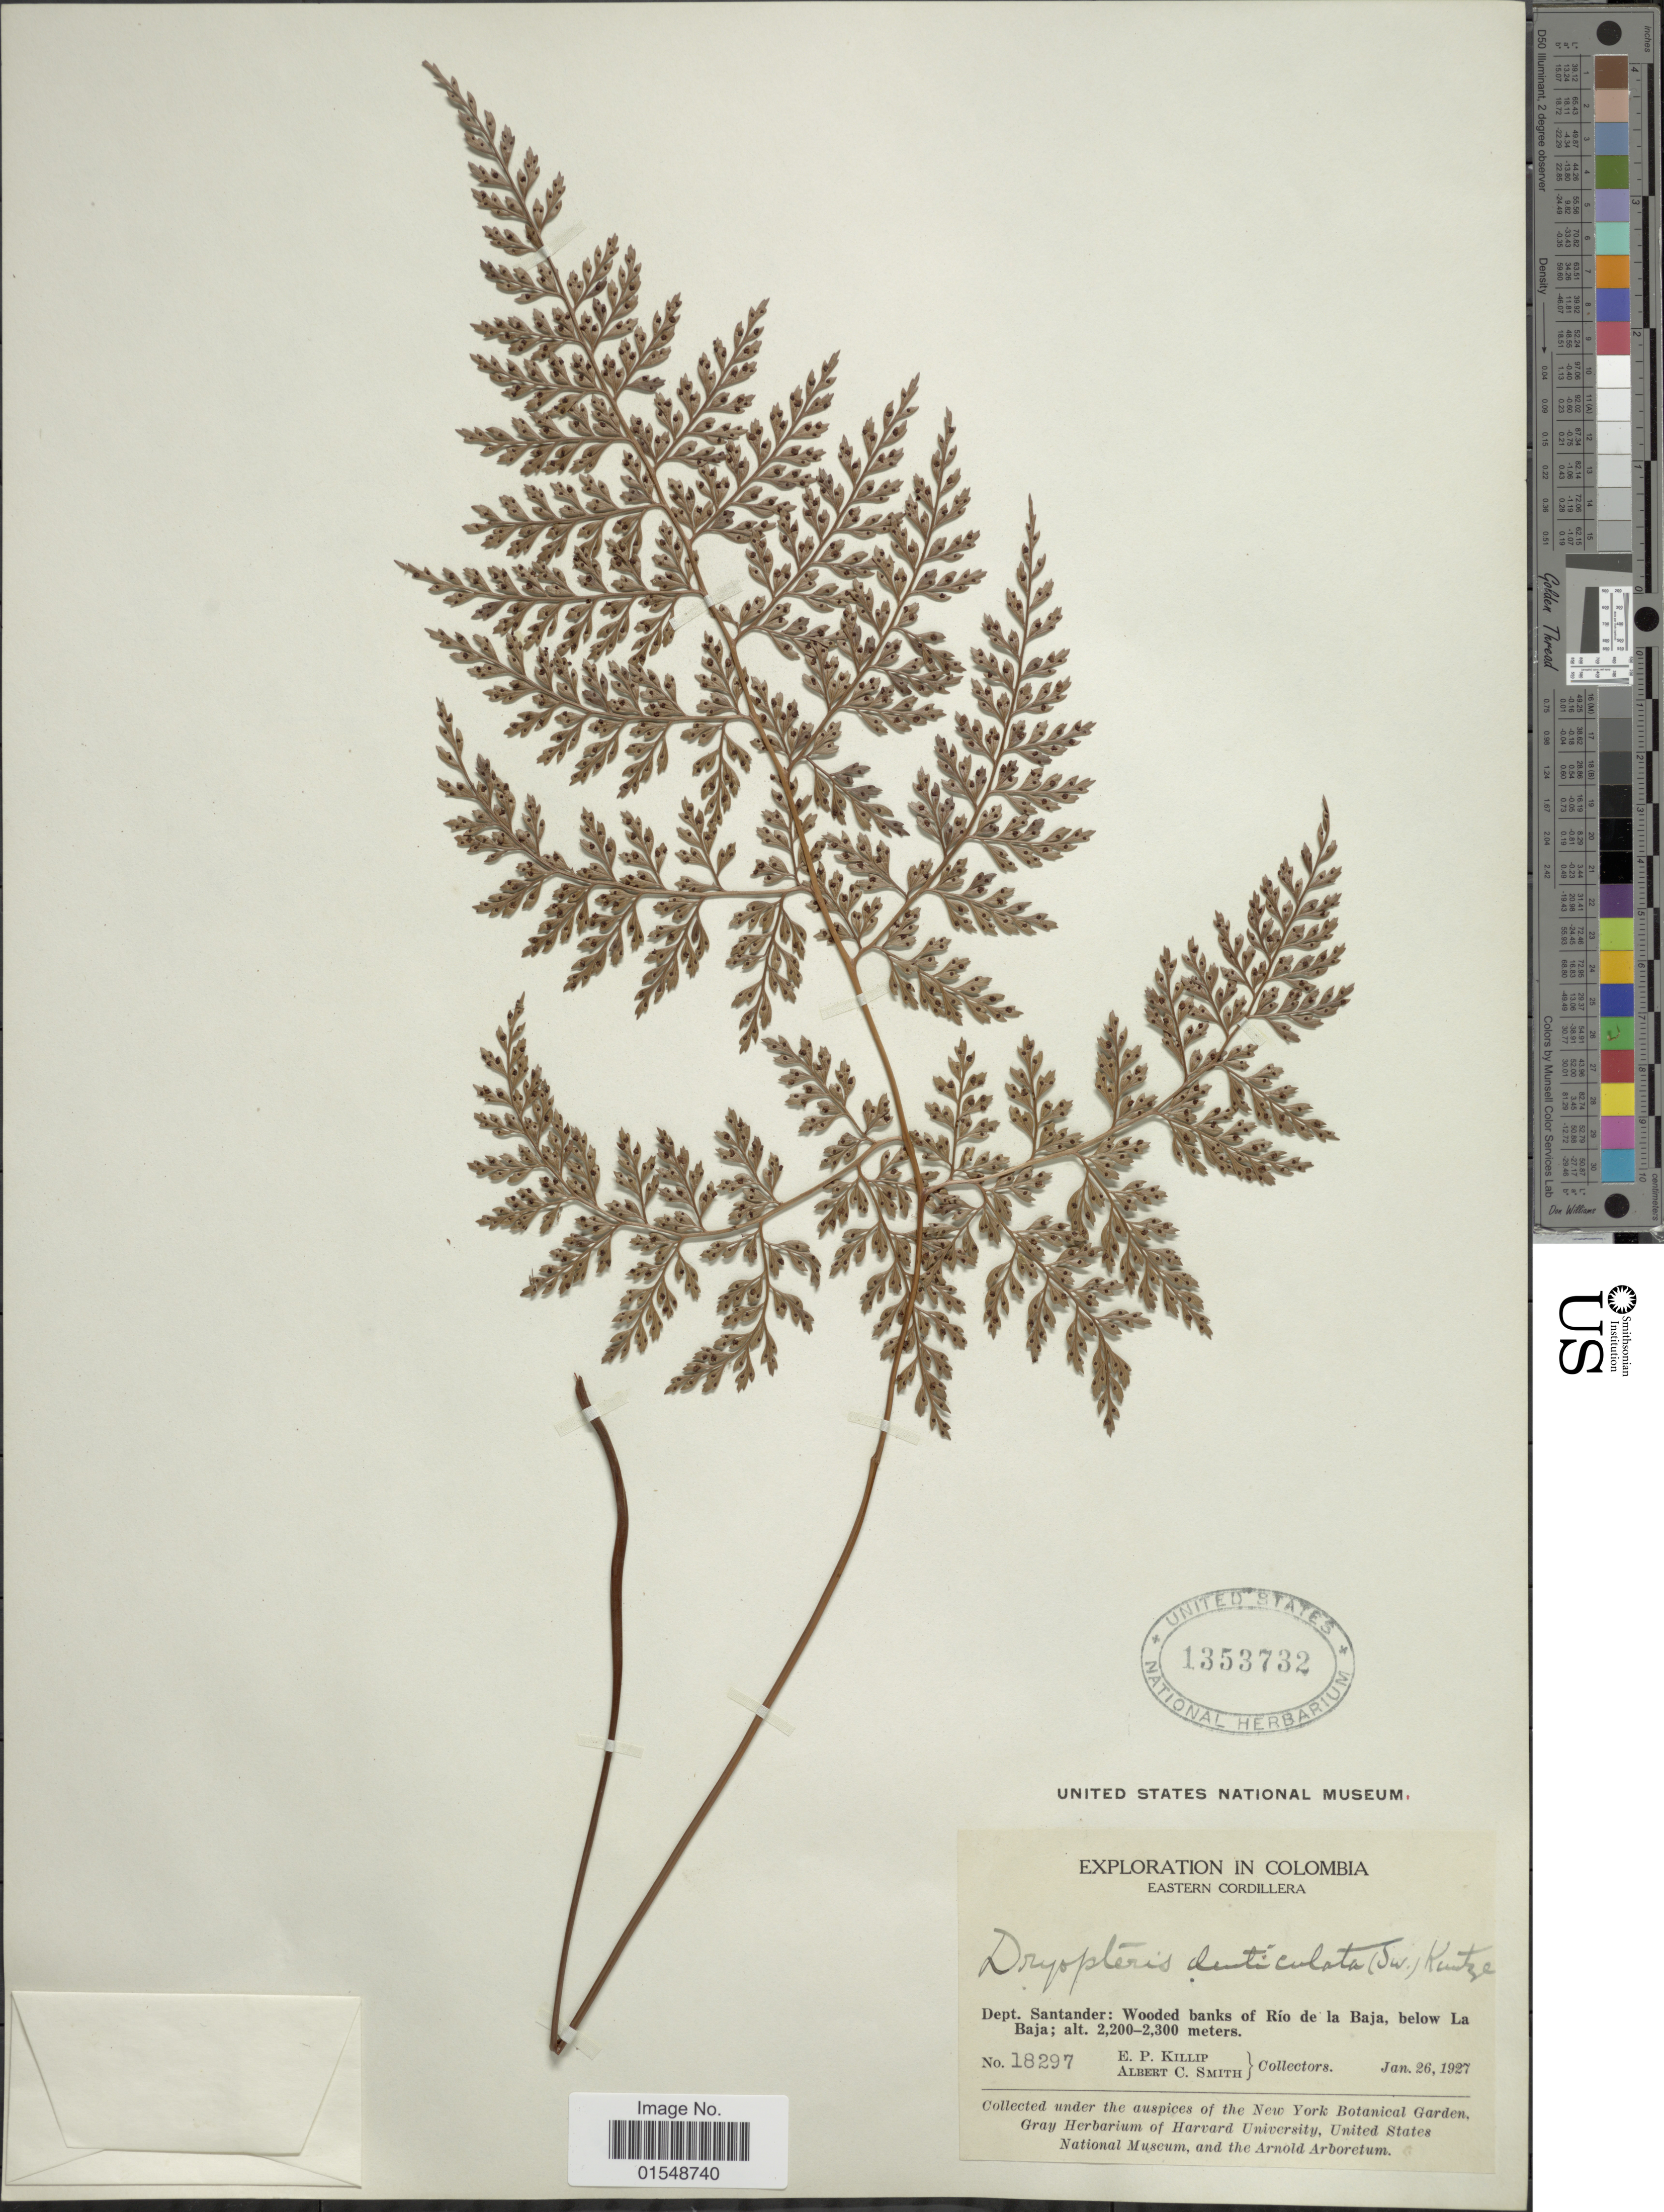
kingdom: Plantae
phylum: Tracheophyta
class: Polypodiopsida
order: Polypodiales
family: Dryopteridaceae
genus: Arachniodes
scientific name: Arachniodes denticulata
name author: (Sw.) Ching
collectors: E. P. Killip & A. C. Smith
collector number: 18297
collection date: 1927-01-26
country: Colombia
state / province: Santander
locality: Eastern Cordillera, wooded banks of Río de la Baja, below La Baja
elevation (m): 2200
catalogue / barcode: US 1353732